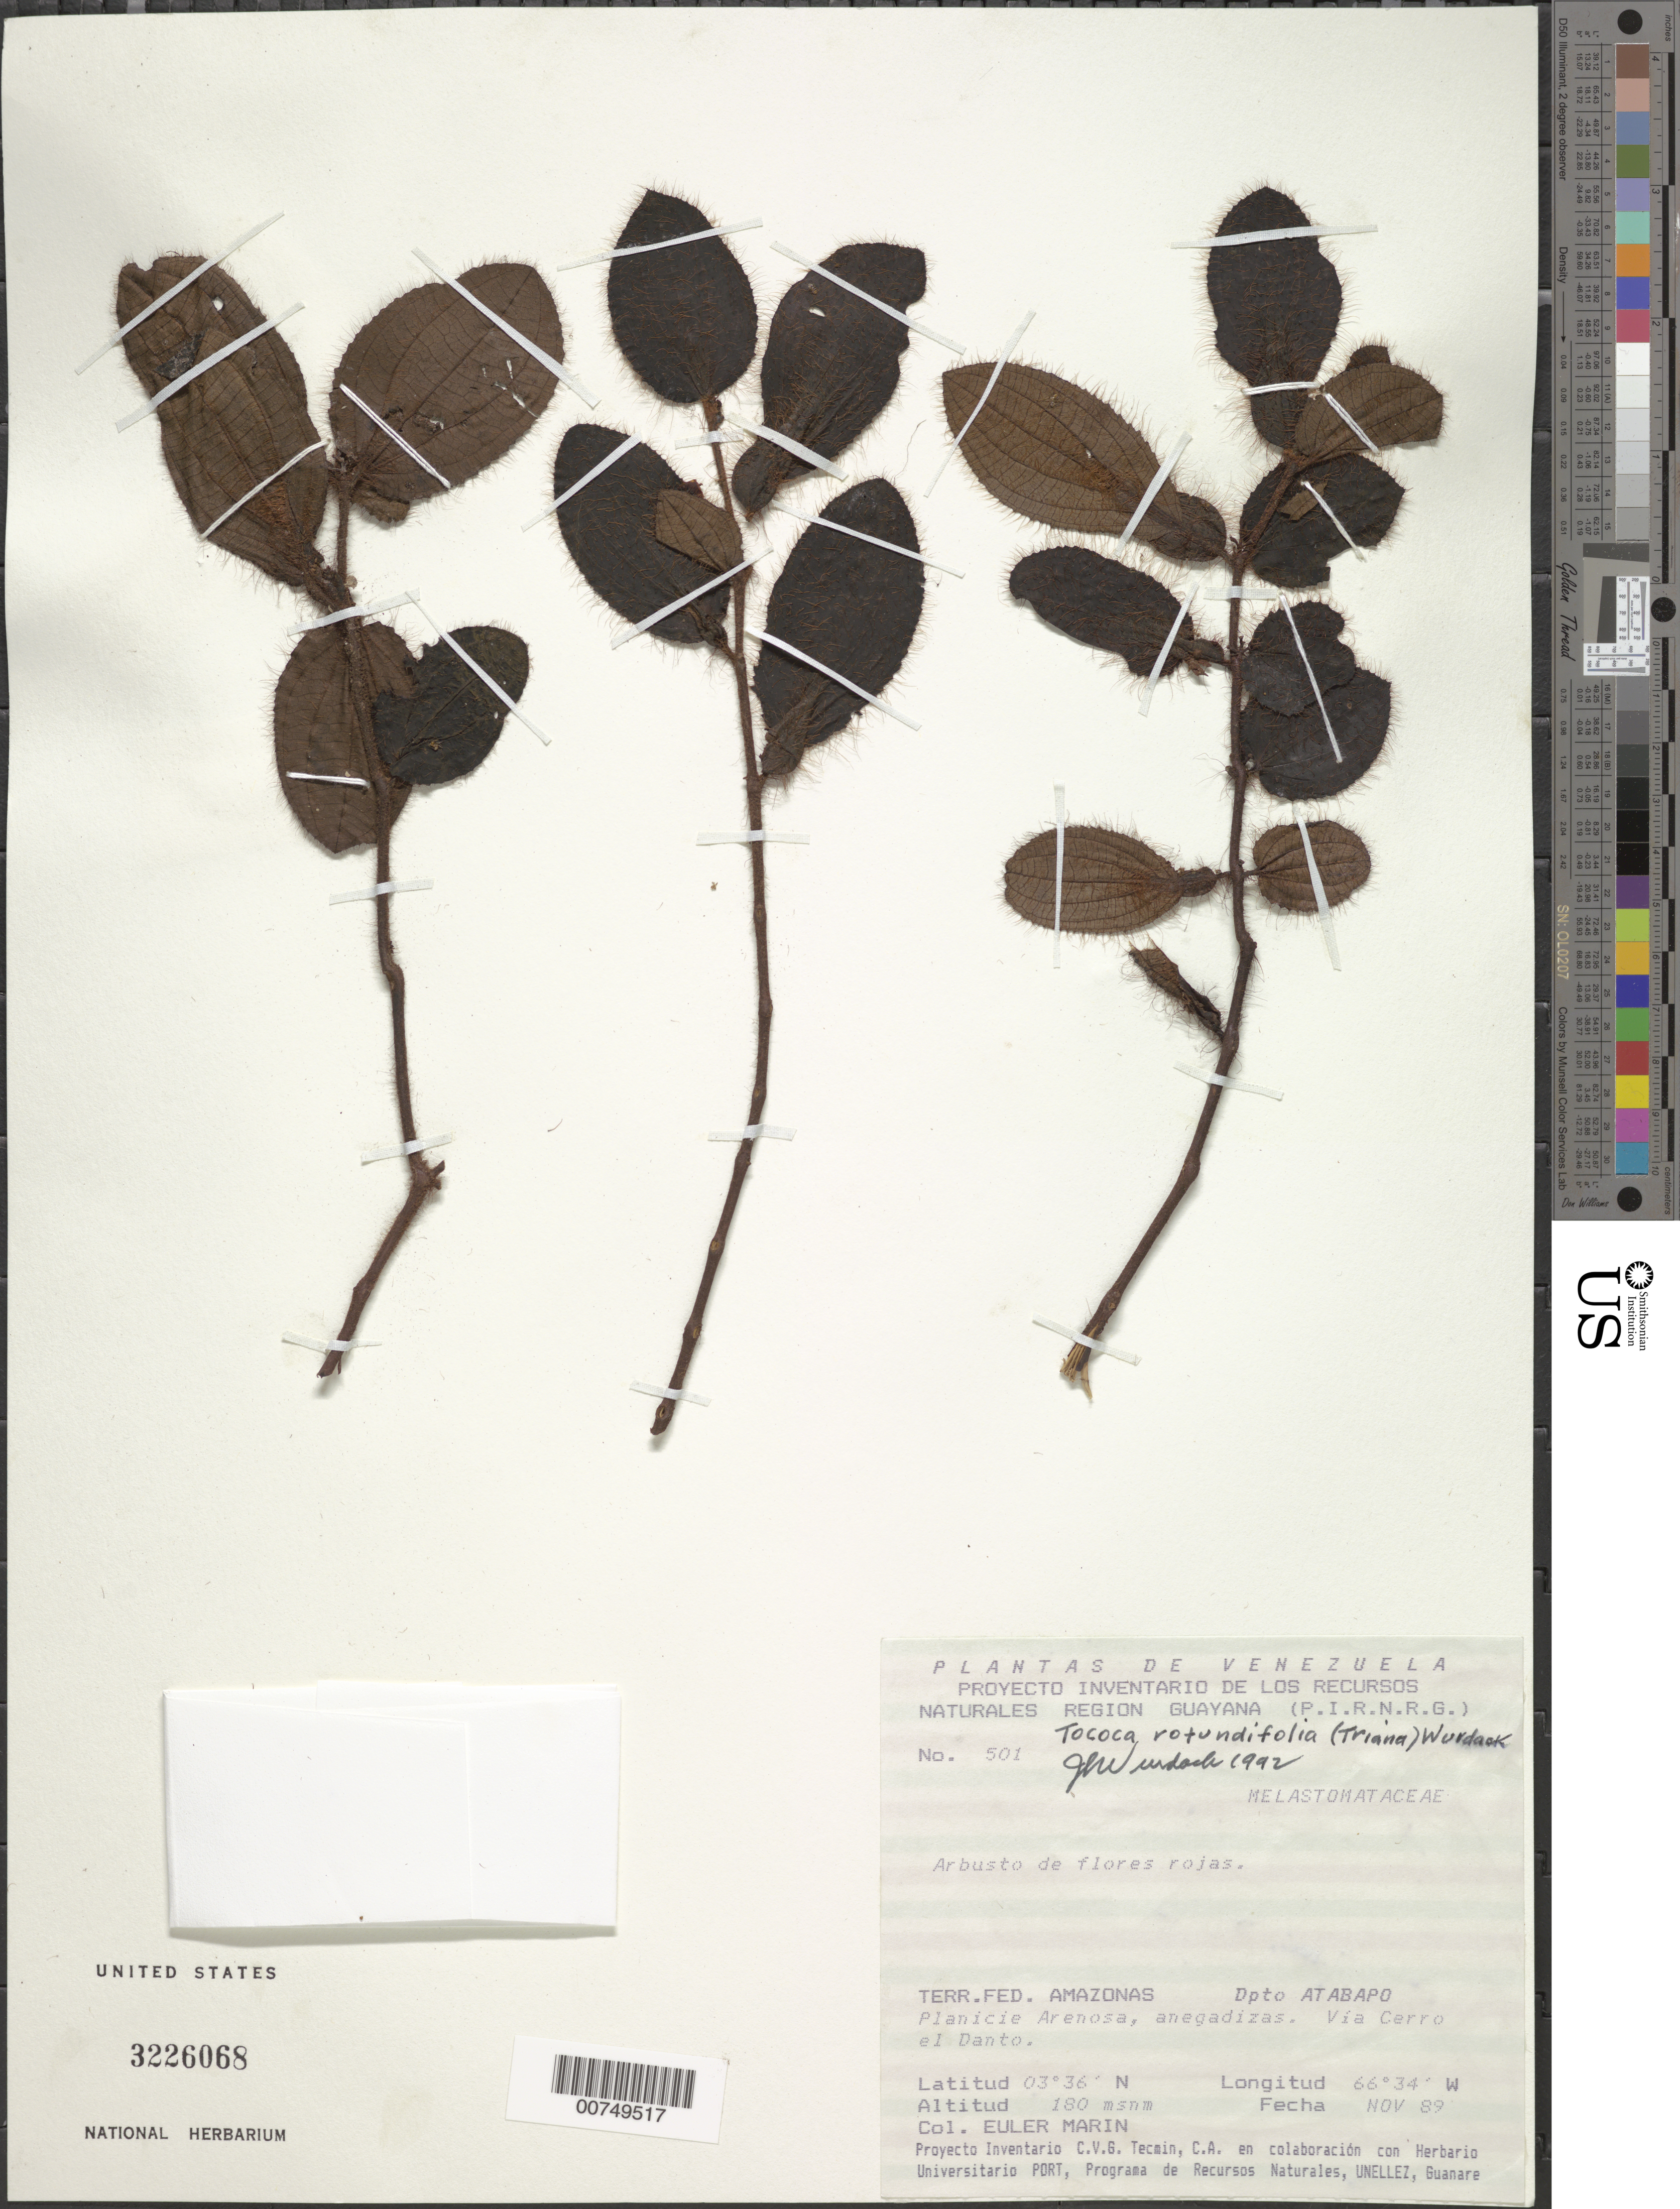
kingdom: Plantae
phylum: Tracheophyta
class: Magnoliopsida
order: Myrtales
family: Melastomataceae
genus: Tococa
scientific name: Tococa rotundifolia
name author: (Triana) Wurdack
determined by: Wurdack, John J., (US), US (UNITED STATES)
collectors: E. Marin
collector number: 501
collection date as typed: Nov-89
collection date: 1989-11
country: Venezuela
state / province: Amazonas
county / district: Atabapo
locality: Río Negro, via Cerro El Danto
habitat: Planicie arenosa, anegadizas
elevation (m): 180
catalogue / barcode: US 3226068